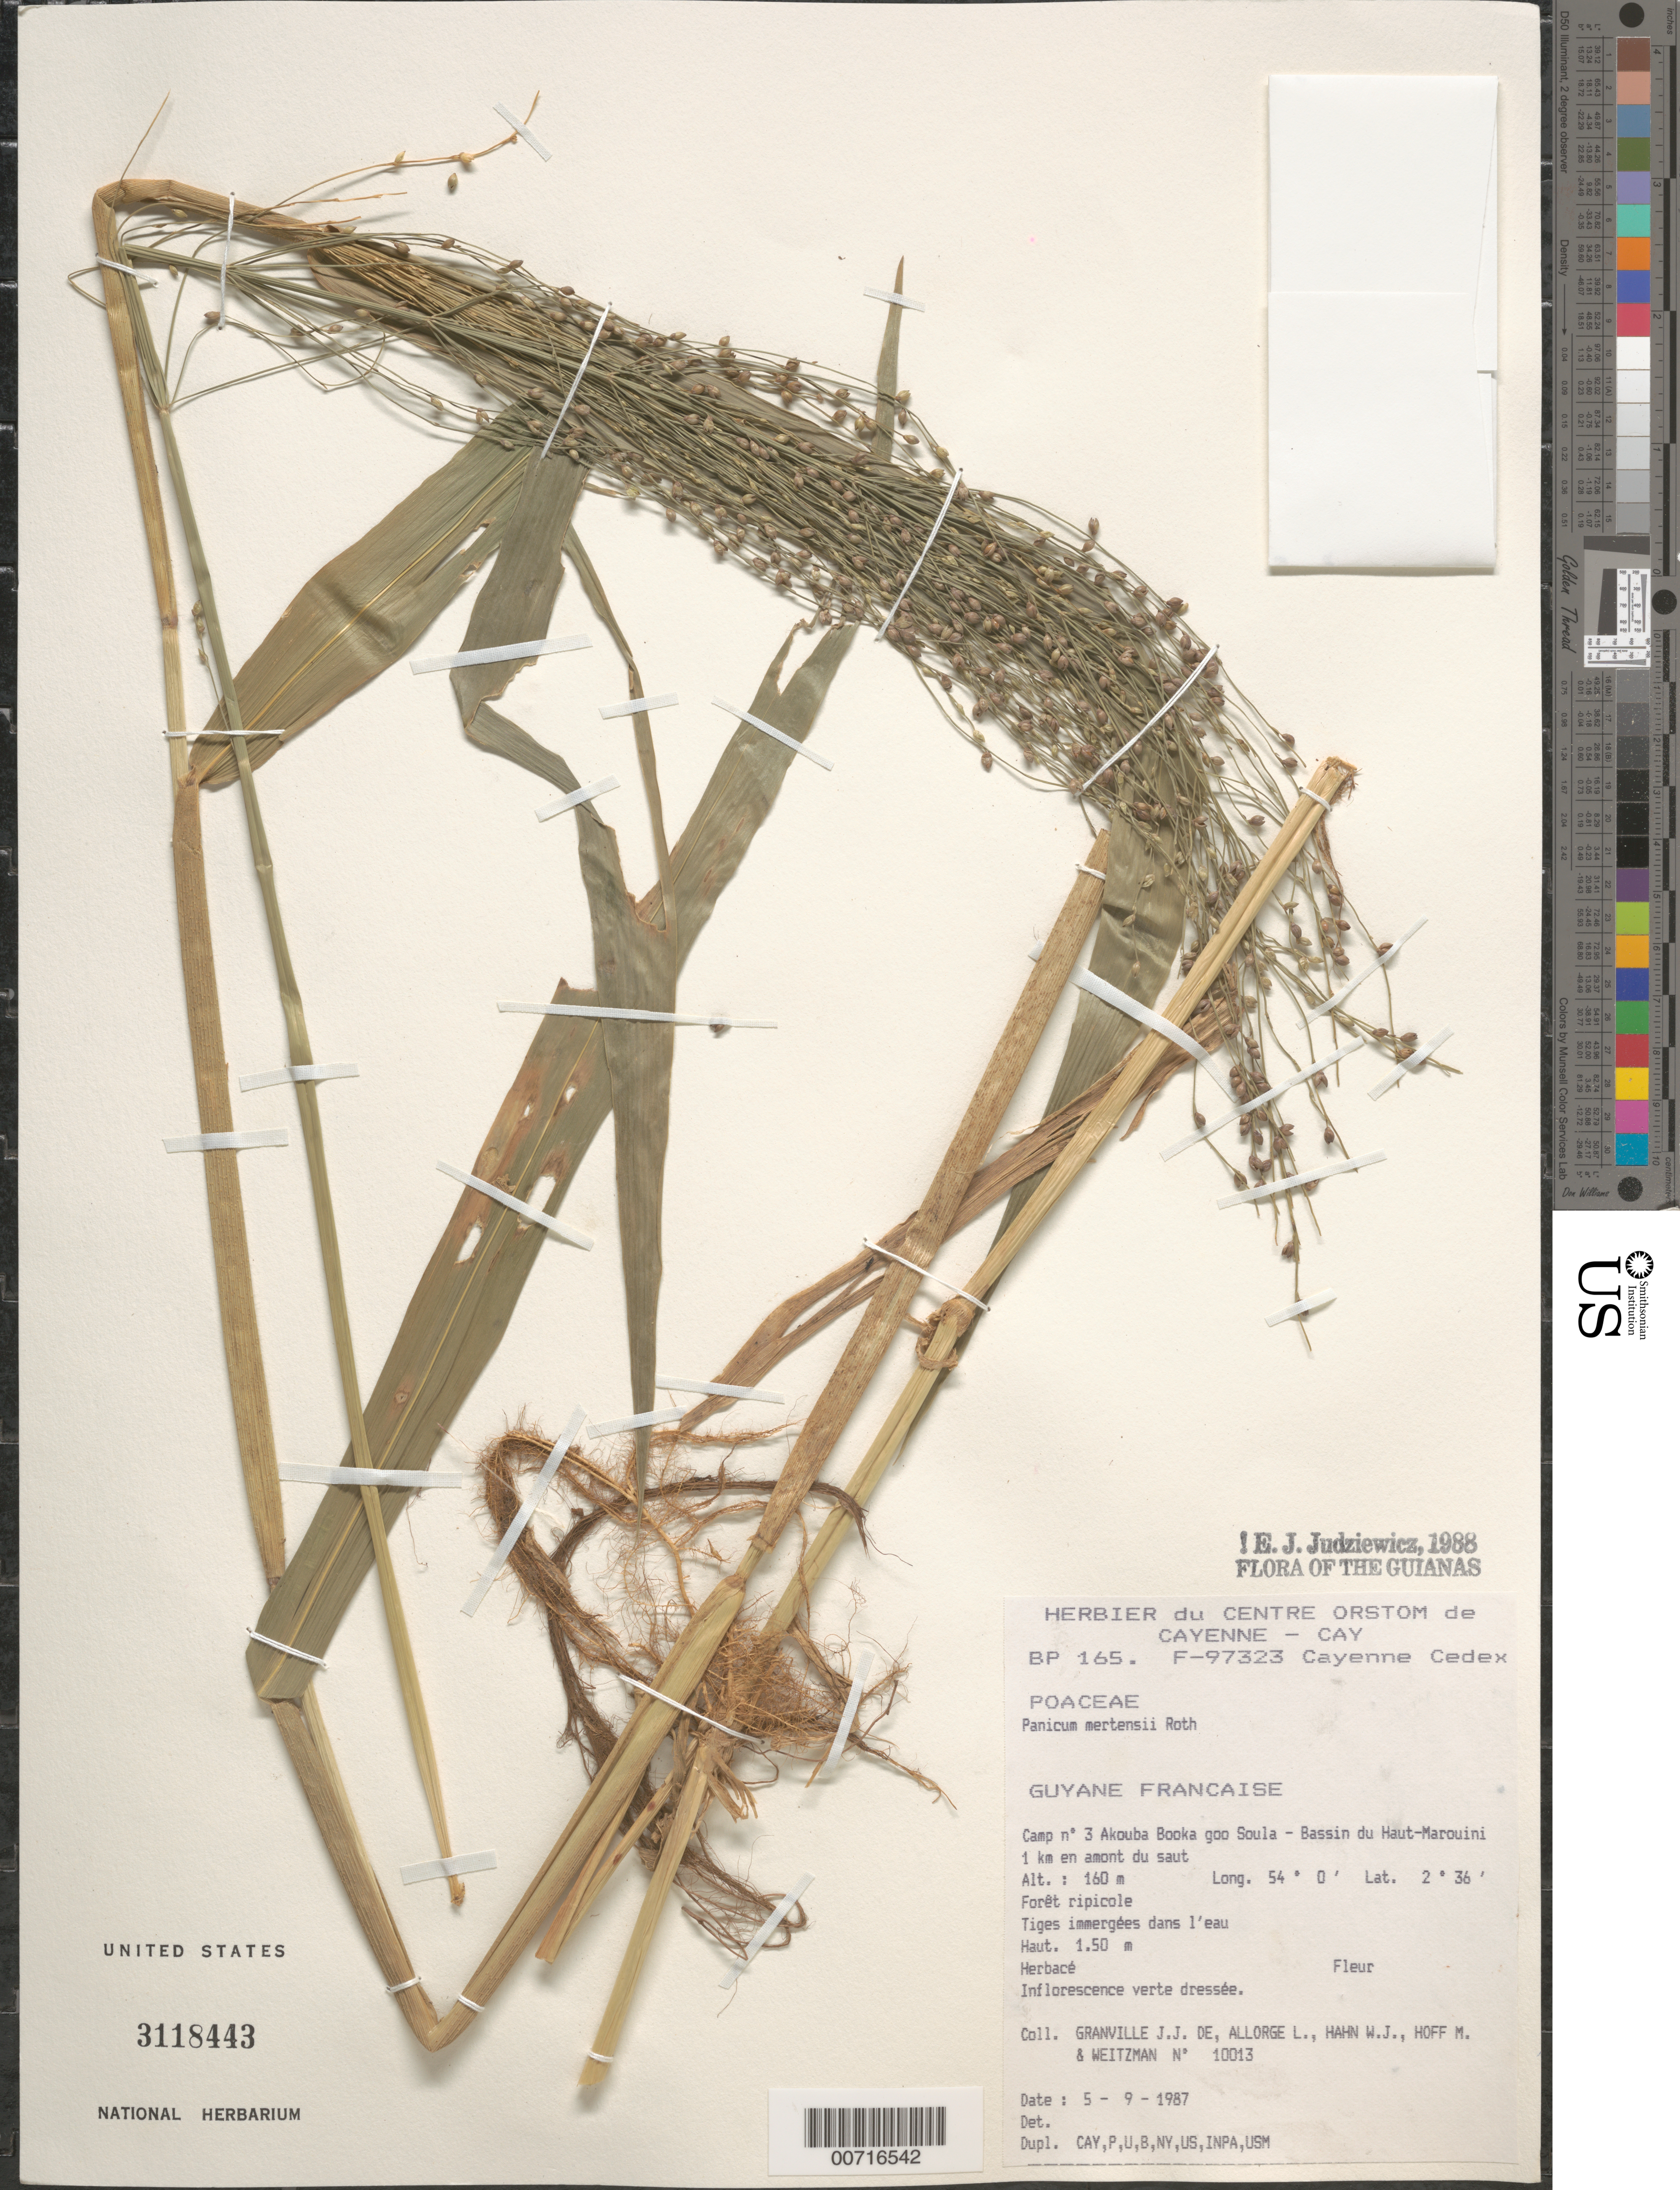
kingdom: Plantae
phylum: Tracheophyta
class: Liliopsida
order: Poales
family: Poaceae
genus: Stephostachys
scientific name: Stephostachys mertensii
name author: (Roth) Zuloaga & Marrone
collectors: J.-J. de Granville, W. J. Hahn, M. Hoff & Weitzman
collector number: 10013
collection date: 1987-09-05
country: French Guiana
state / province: Cayenne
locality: The Guianas. Guyane Francaise. Camp n° 3 Akouba Booka goo Soula - Bassin du Haut Marouini 1 km en amont du saut.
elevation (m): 160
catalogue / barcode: US 3118443